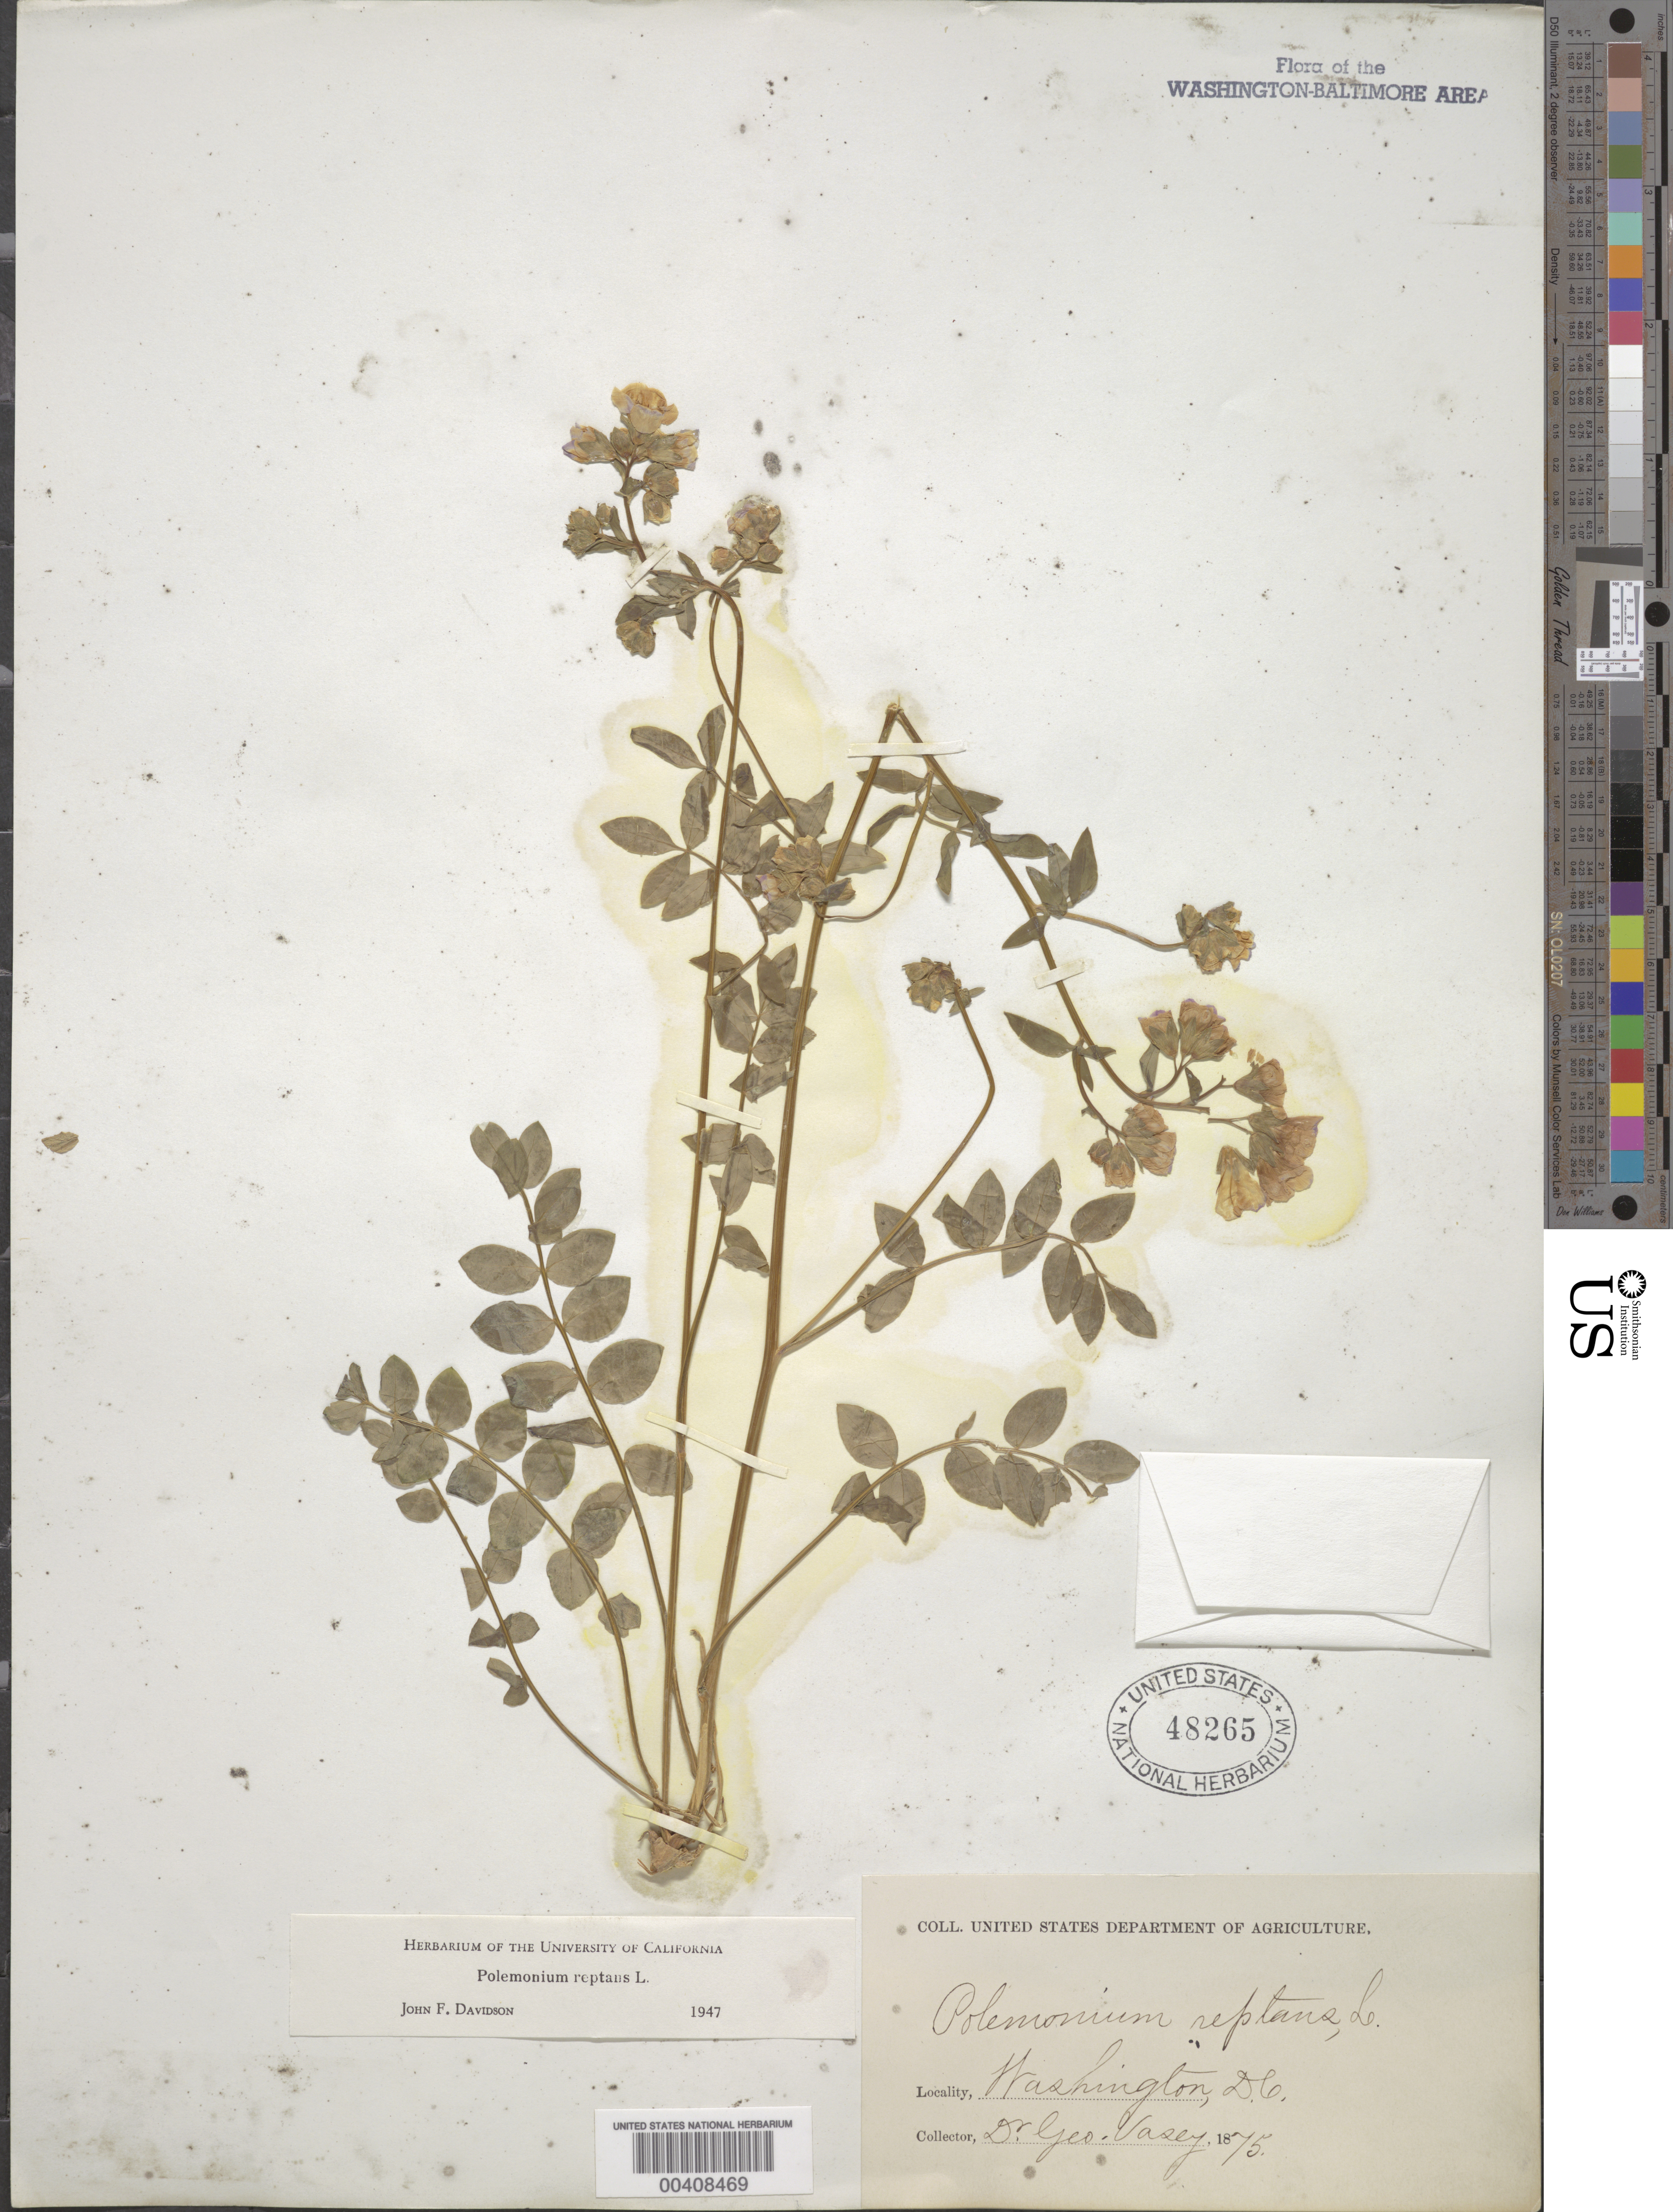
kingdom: Plantae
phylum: Tracheophyta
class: Magnoliopsida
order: Ericales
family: Polemoniaceae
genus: Polemonium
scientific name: Polemonium reptans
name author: L.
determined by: Davidson, J. F.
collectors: G. Vasey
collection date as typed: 1875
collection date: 1875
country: United States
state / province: District of Columbia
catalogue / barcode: US 48265